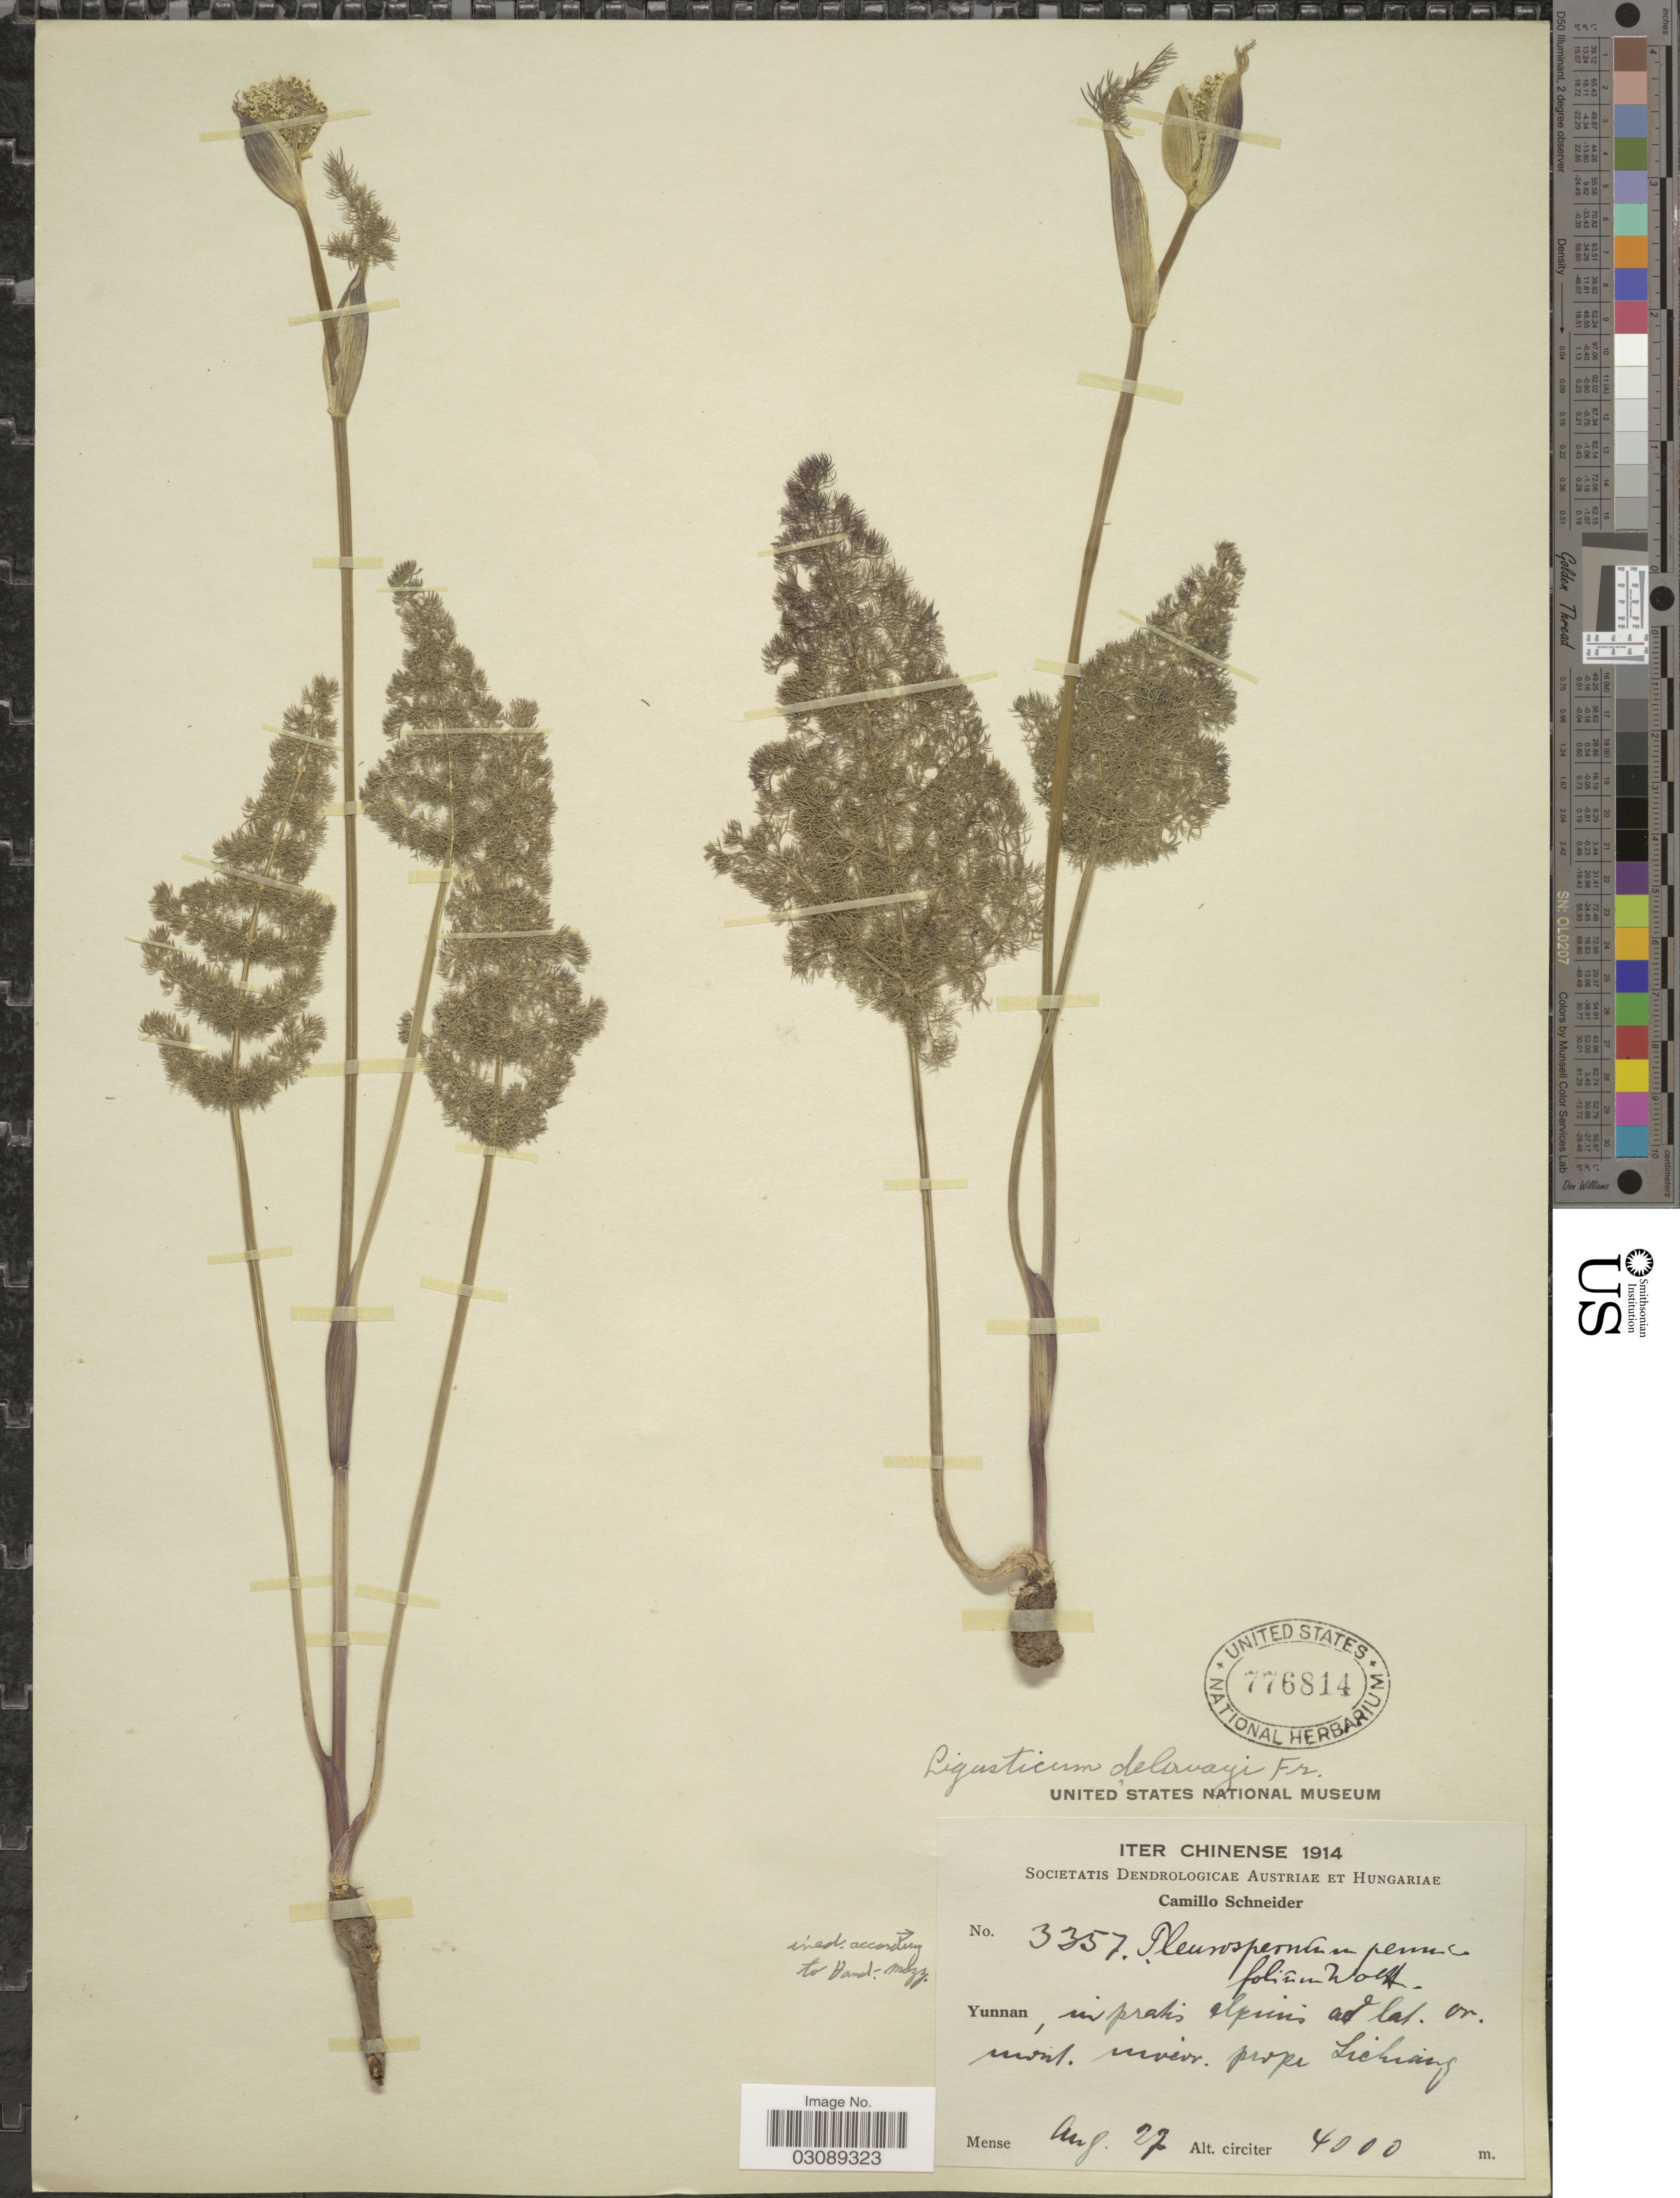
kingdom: Plantae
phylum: Tracheophyta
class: Magnoliopsida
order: Apiales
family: Apiaceae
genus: Ligusticum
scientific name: Ligusticum delavayi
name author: Franch.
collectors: C. K. Schneider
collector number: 3357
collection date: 1914-08-27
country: China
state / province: Yunnan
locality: In pratis alpinis ad lat. or. mont. niveor prope Lichiang.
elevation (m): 4000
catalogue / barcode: US 776814